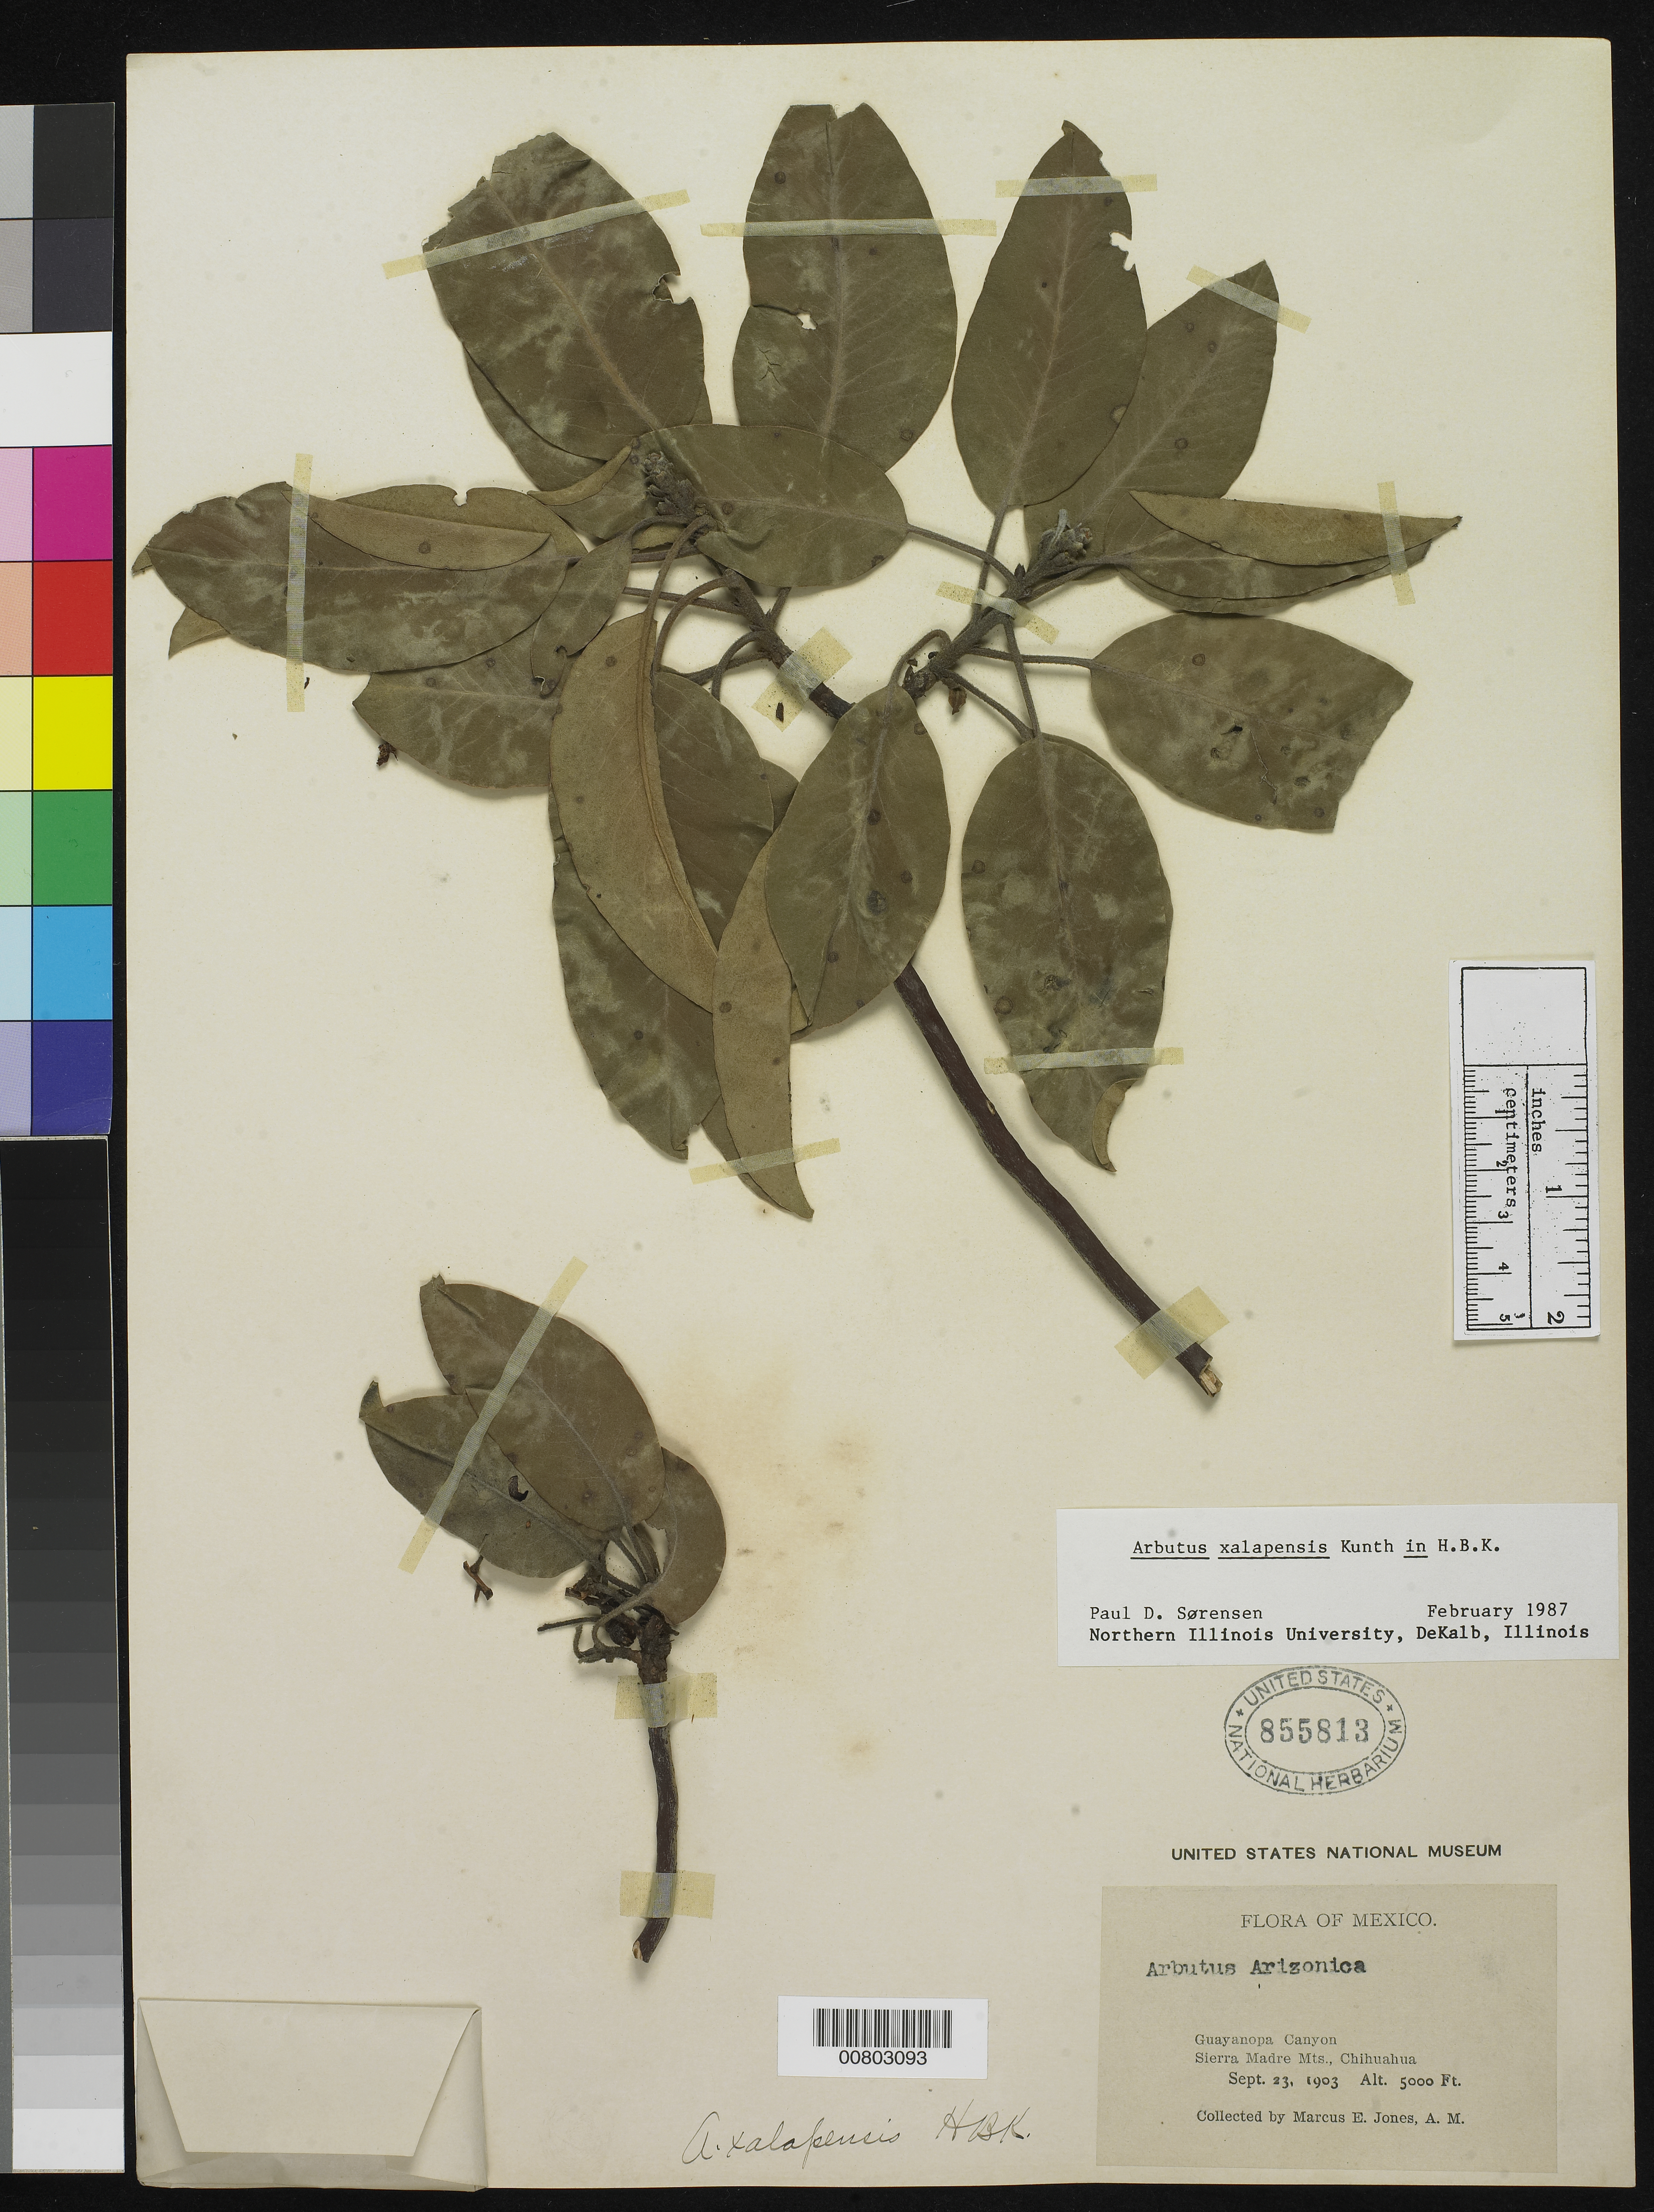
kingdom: Plantae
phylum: Tracheophyta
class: Magnoliopsida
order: Ericales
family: Ericaceae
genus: Arbutus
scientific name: Arbutus xalapensis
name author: Kunth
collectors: M. E. Jones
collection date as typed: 23 Sep 1903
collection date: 1903-09-23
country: Mexico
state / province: Chihuahua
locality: Guayanopa Canyon, Sierra Madre Mts., Chihuahua.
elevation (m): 1524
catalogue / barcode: US 855813